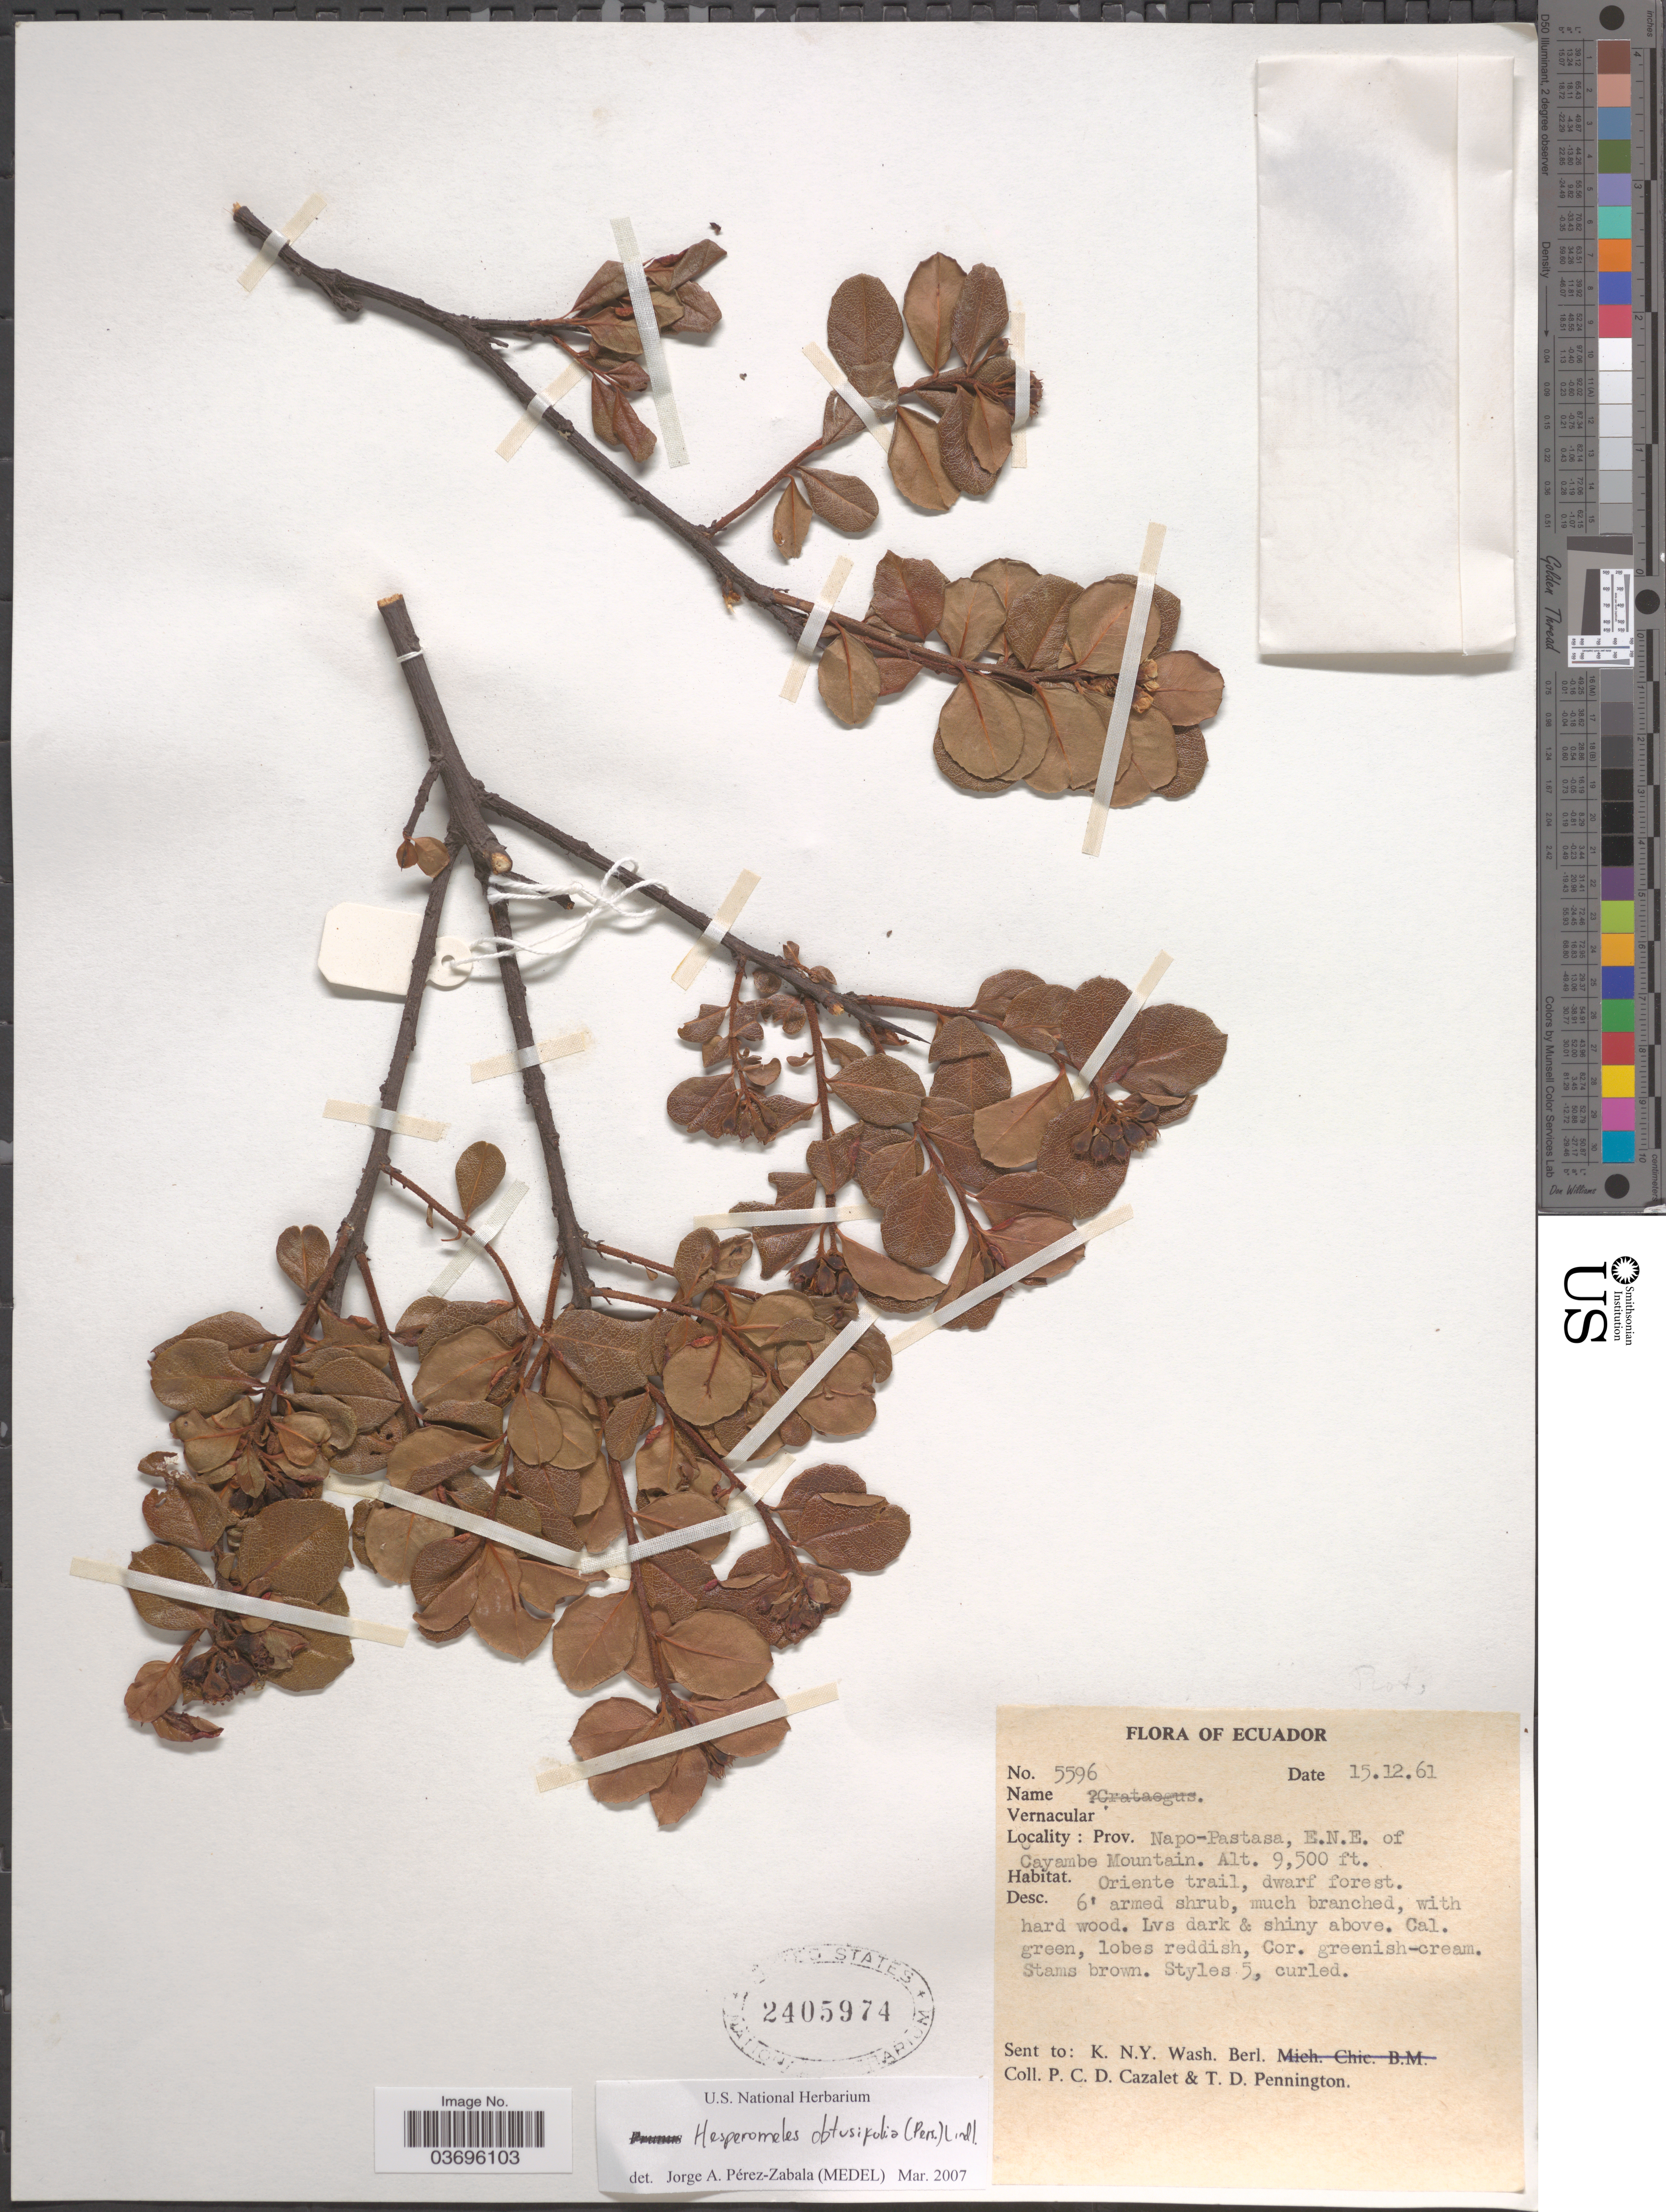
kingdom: Plantae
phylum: Tracheophyta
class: Magnoliopsida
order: Rosales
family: Rosaceae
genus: Hesperomeles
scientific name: Hesperomeles obtusifolia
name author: (Pers.) Lindl.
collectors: P. C. D. Cazalet & T. D. Pennington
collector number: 5596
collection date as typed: Transcribed d/m/y: 15/12/61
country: Ecuador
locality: Prov. Napo-Pastasa, E.N.E. of Cayambe Mountain. Oriente trail.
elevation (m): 2896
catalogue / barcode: US 2405974